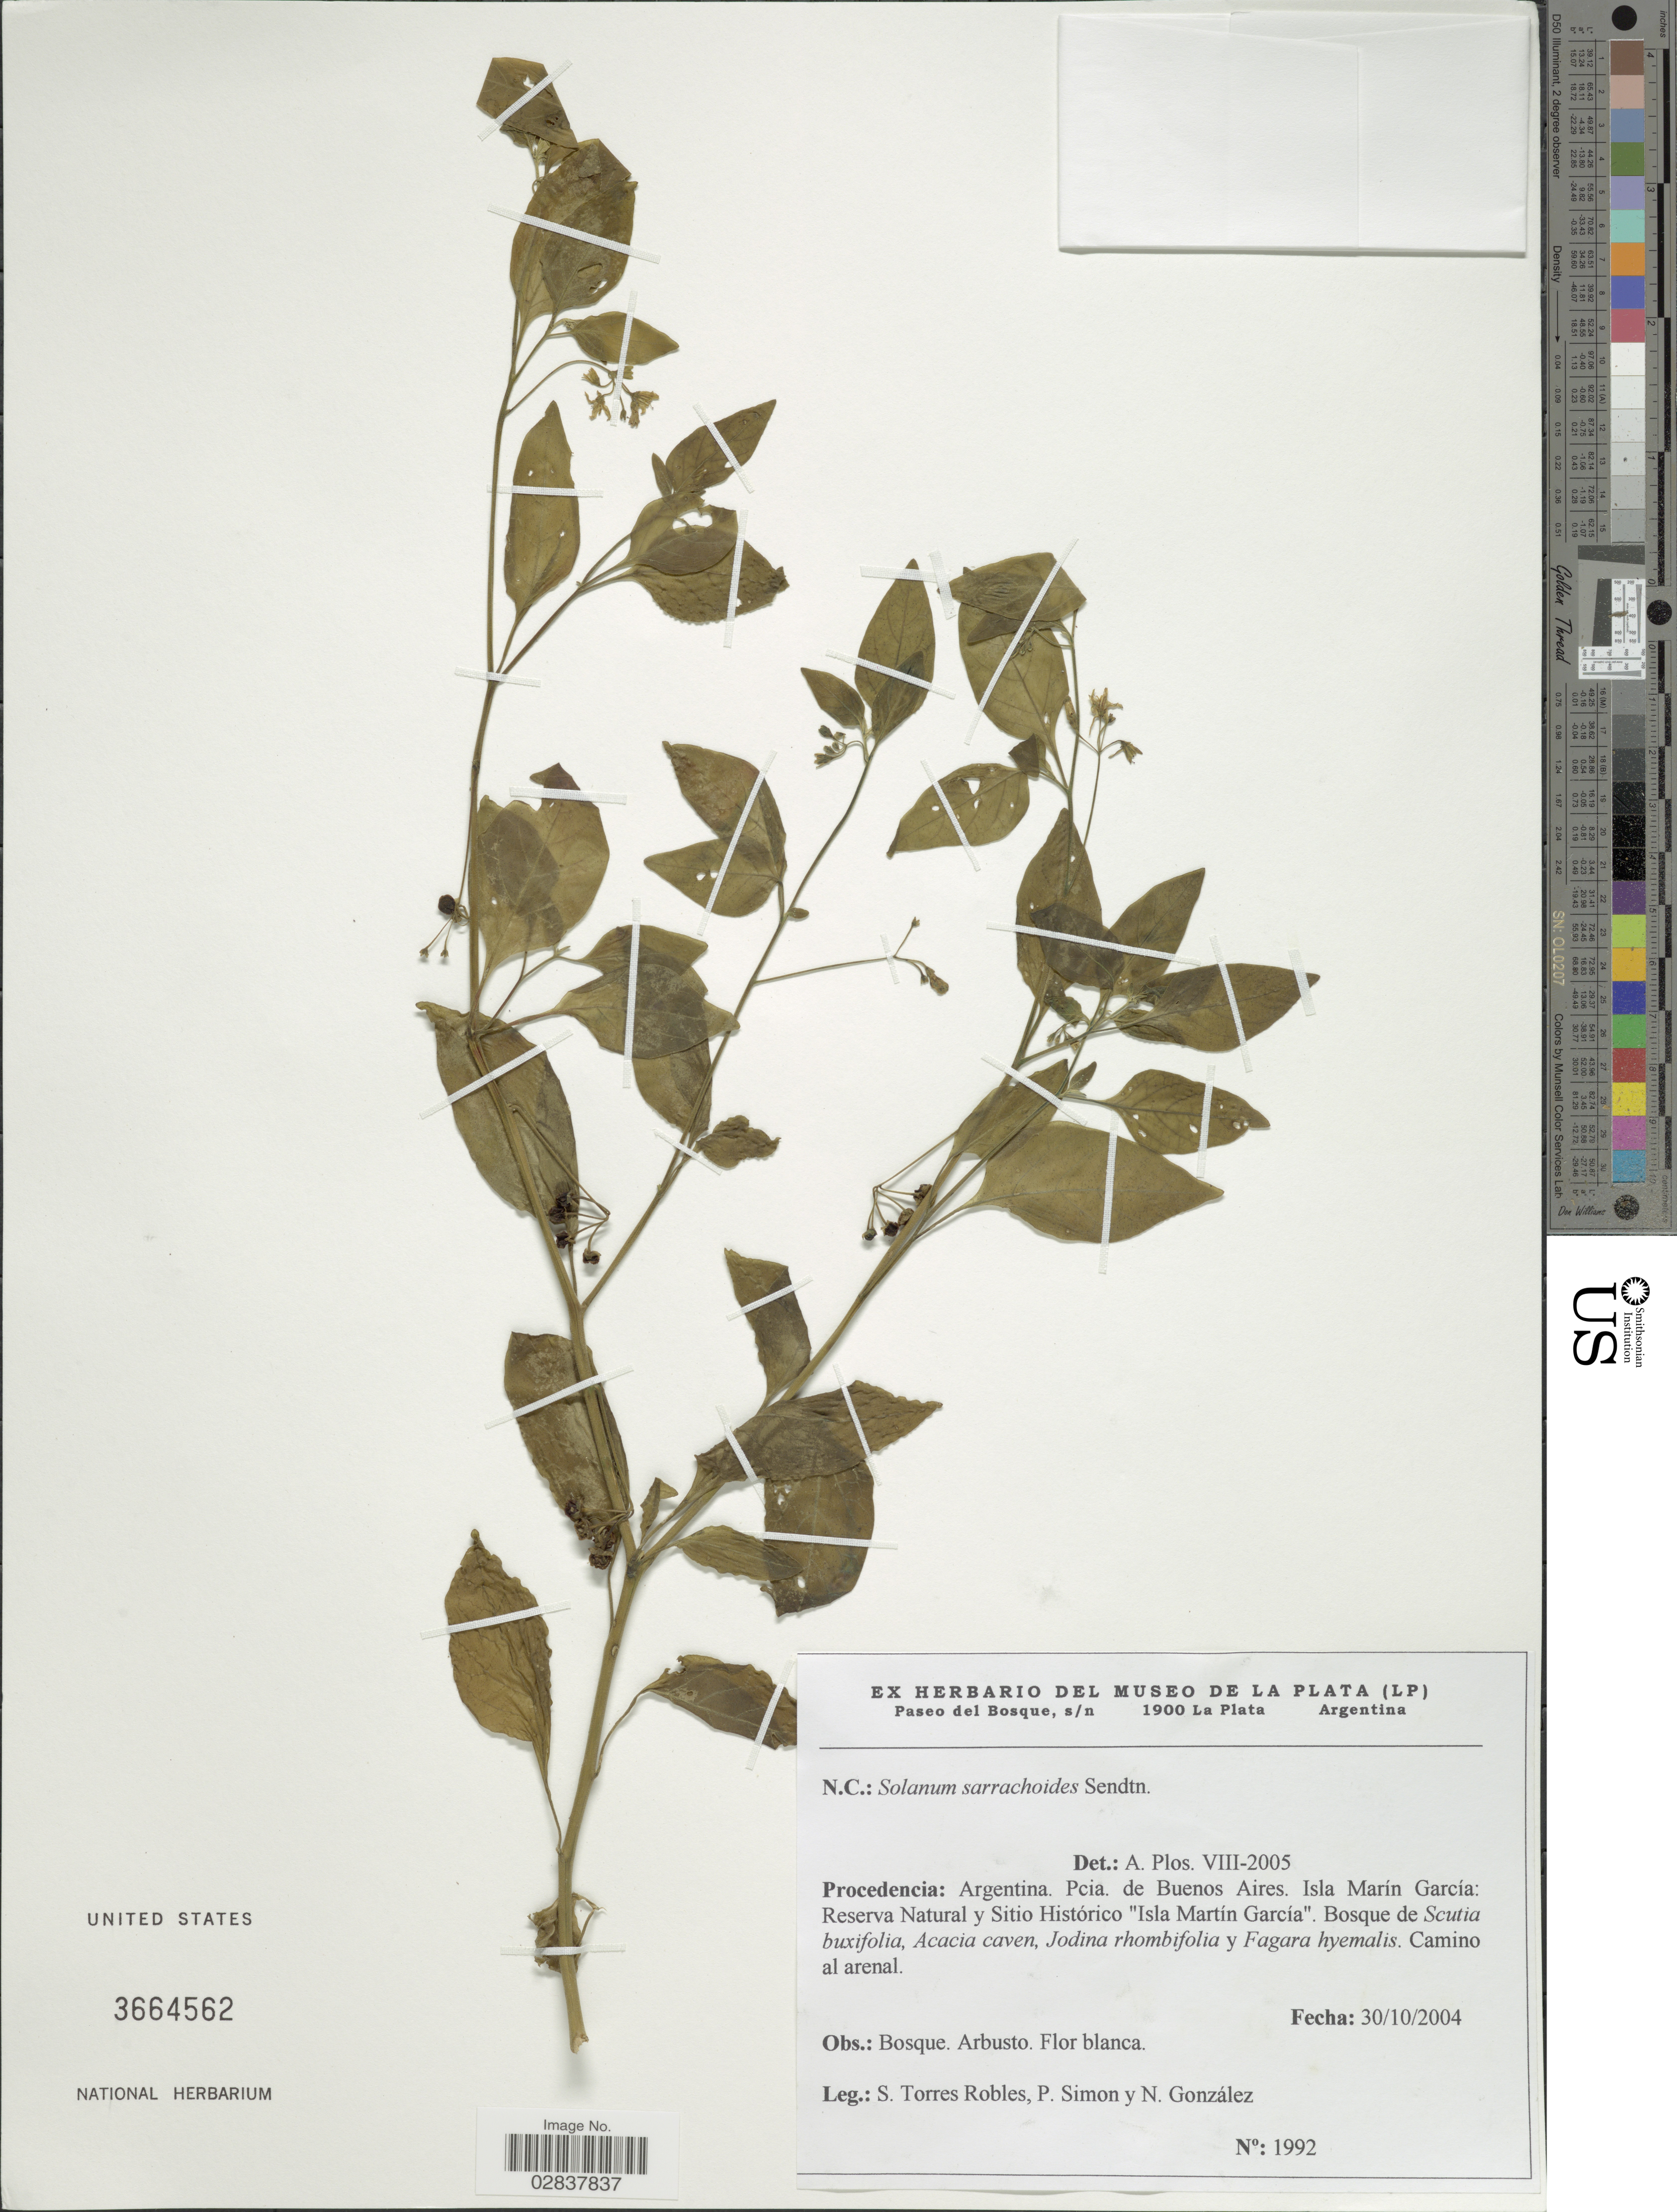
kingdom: Plantae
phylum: Tracheophyta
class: Magnoliopsida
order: Solanales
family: Solanaceae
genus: Solanum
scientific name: Solanum sarrachoides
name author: Sendtn.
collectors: S. Torres Robles, P. Simon & N. Gonzalez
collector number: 1992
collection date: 2004-10-30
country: Argentina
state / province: Buenos Aires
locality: Procedencia, Pcia. de Buenos Aires, Isla Marín García, Reserva Natural y Sitio Histórico 'Isla Martín García'.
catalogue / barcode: US 3664562